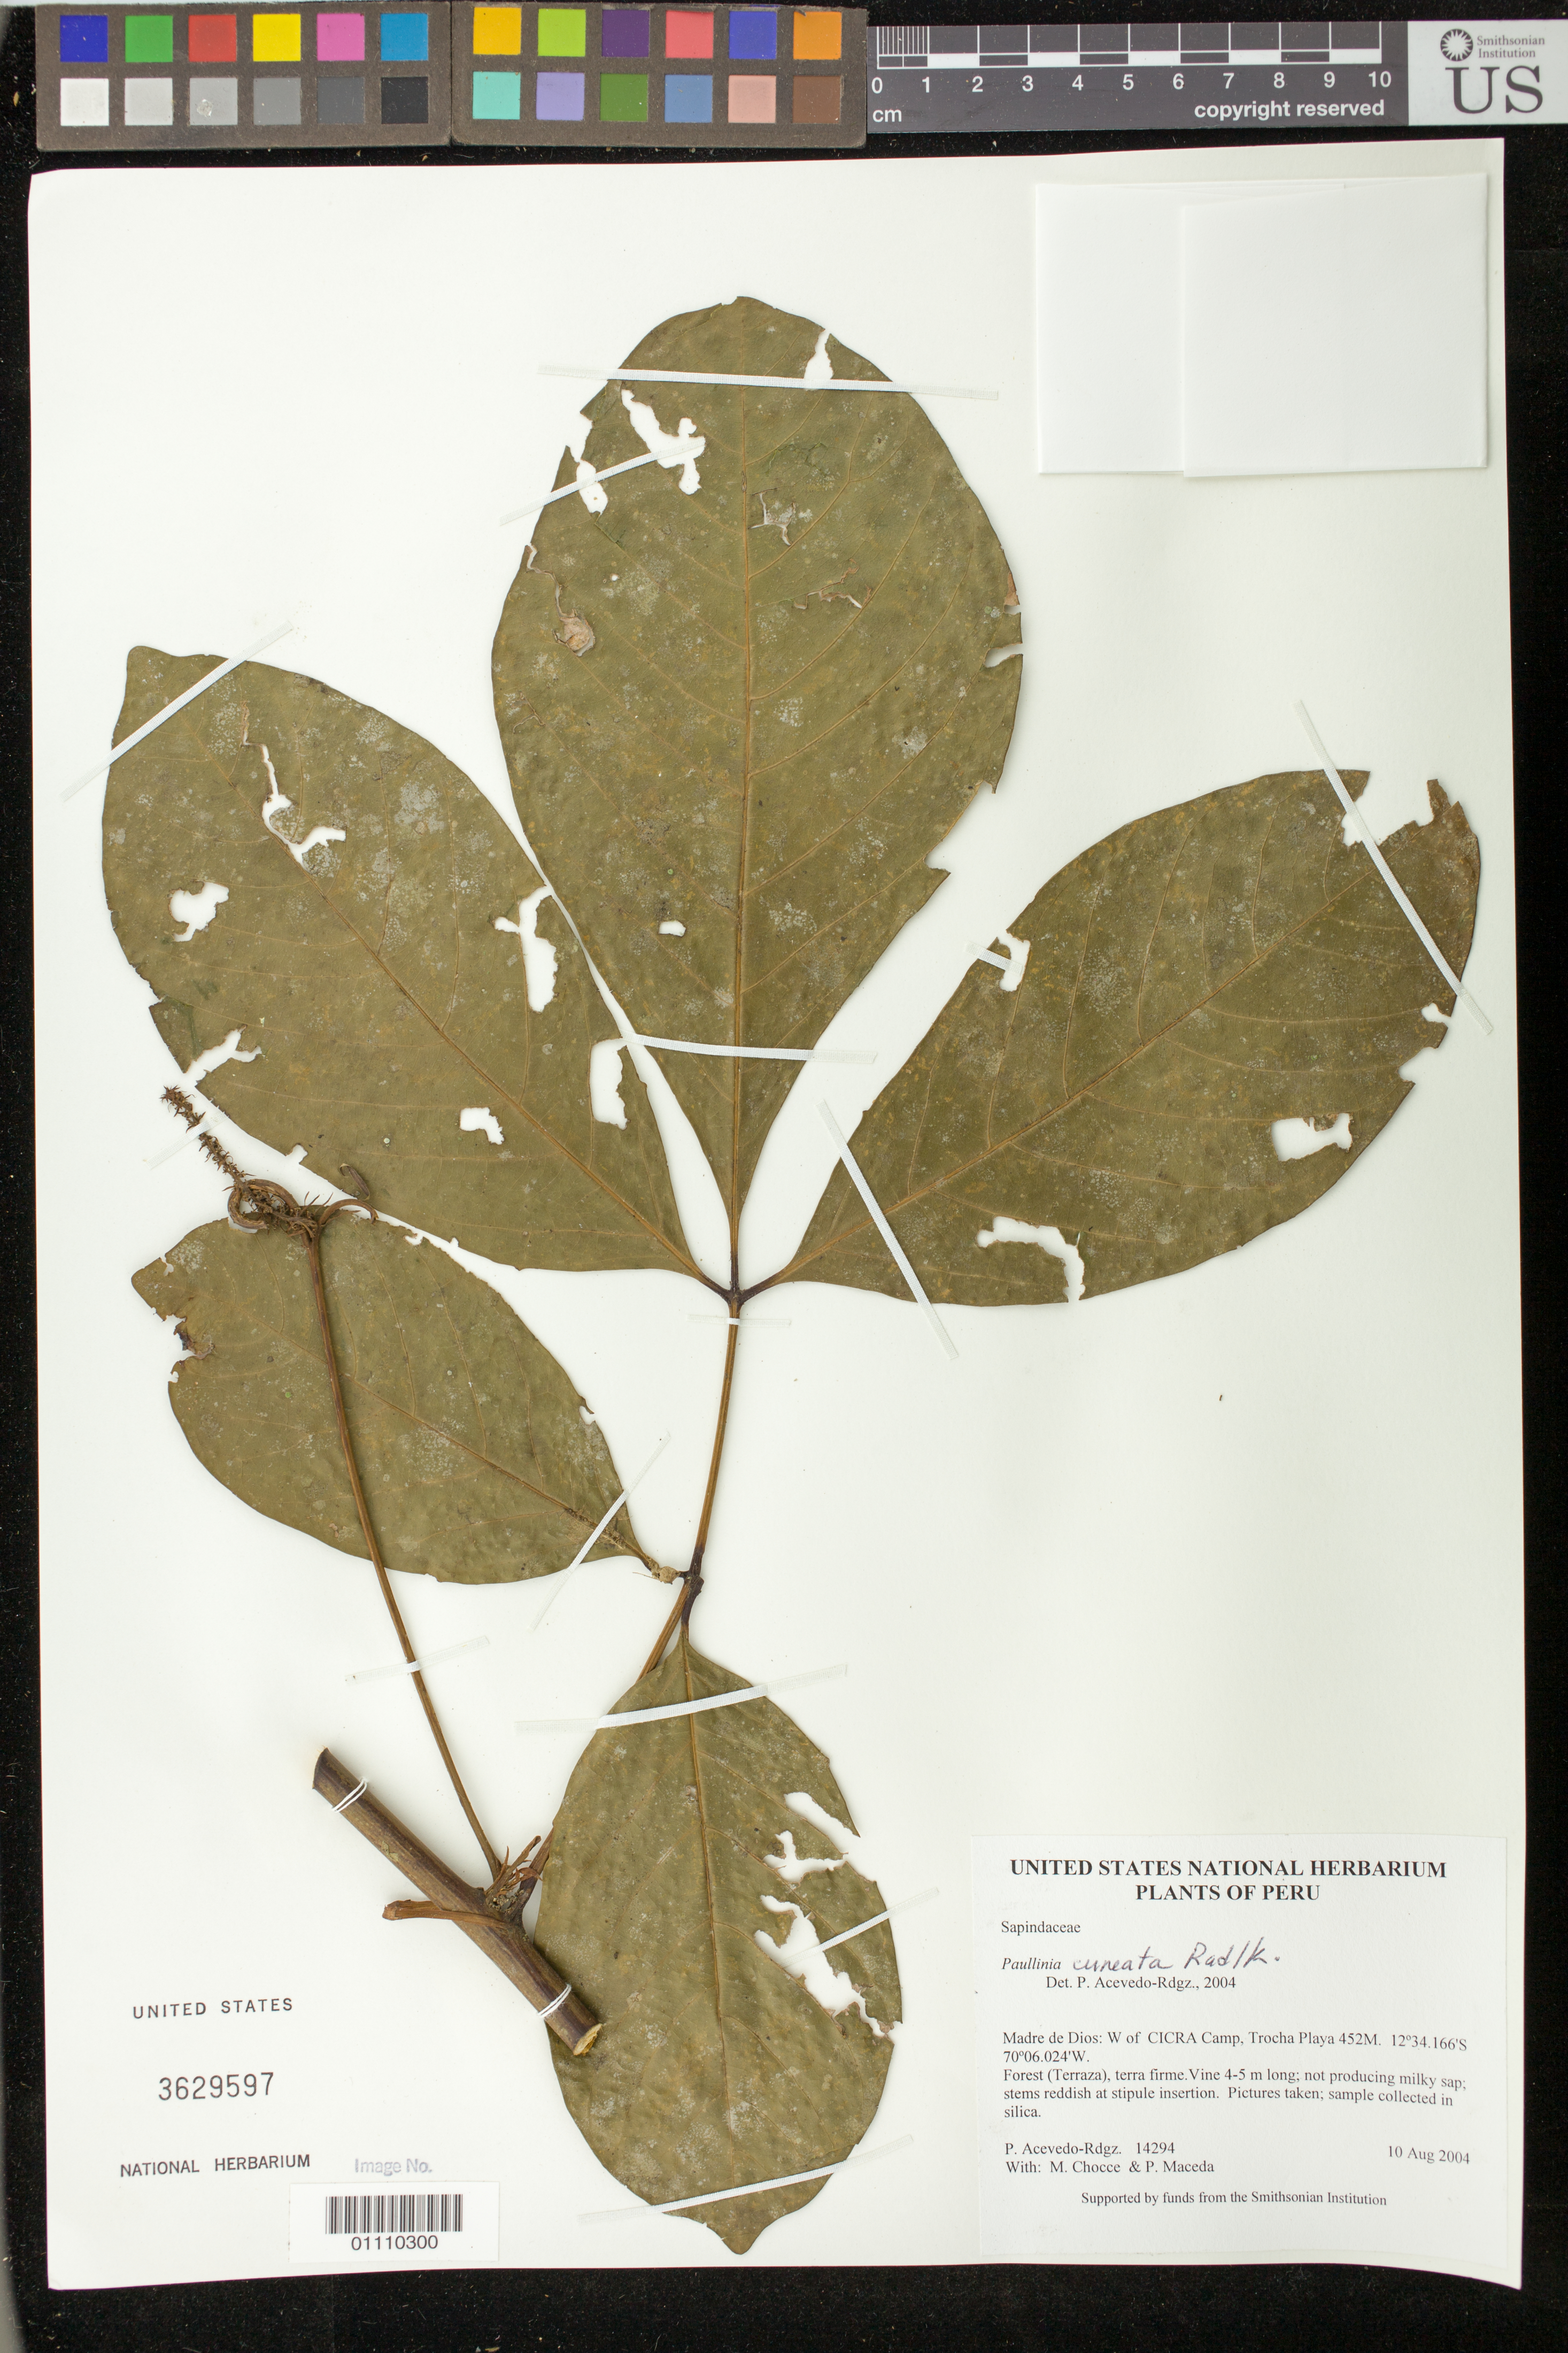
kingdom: Plantae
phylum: Tracheophyta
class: Magnoliopsida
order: Sapindales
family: Sapindaceae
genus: Paullinia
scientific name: Paullinia cuneata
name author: Radlk.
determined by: Acevedo-Rodríguez, P., (BOT), Smithsonian Institution - National Museum of Natural History (UNITED STATES)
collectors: P. Acevedo-Rodr., M. Chocce & P. Maceda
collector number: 14294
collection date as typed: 10 Aug 2004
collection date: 2004-08-10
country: Peru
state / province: Madre de Dios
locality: Madre de Dios: W of CICRA Camp, Trocha Playa 452M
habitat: Forest (Terraza), terra firme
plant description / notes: MO, US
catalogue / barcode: US 3629597